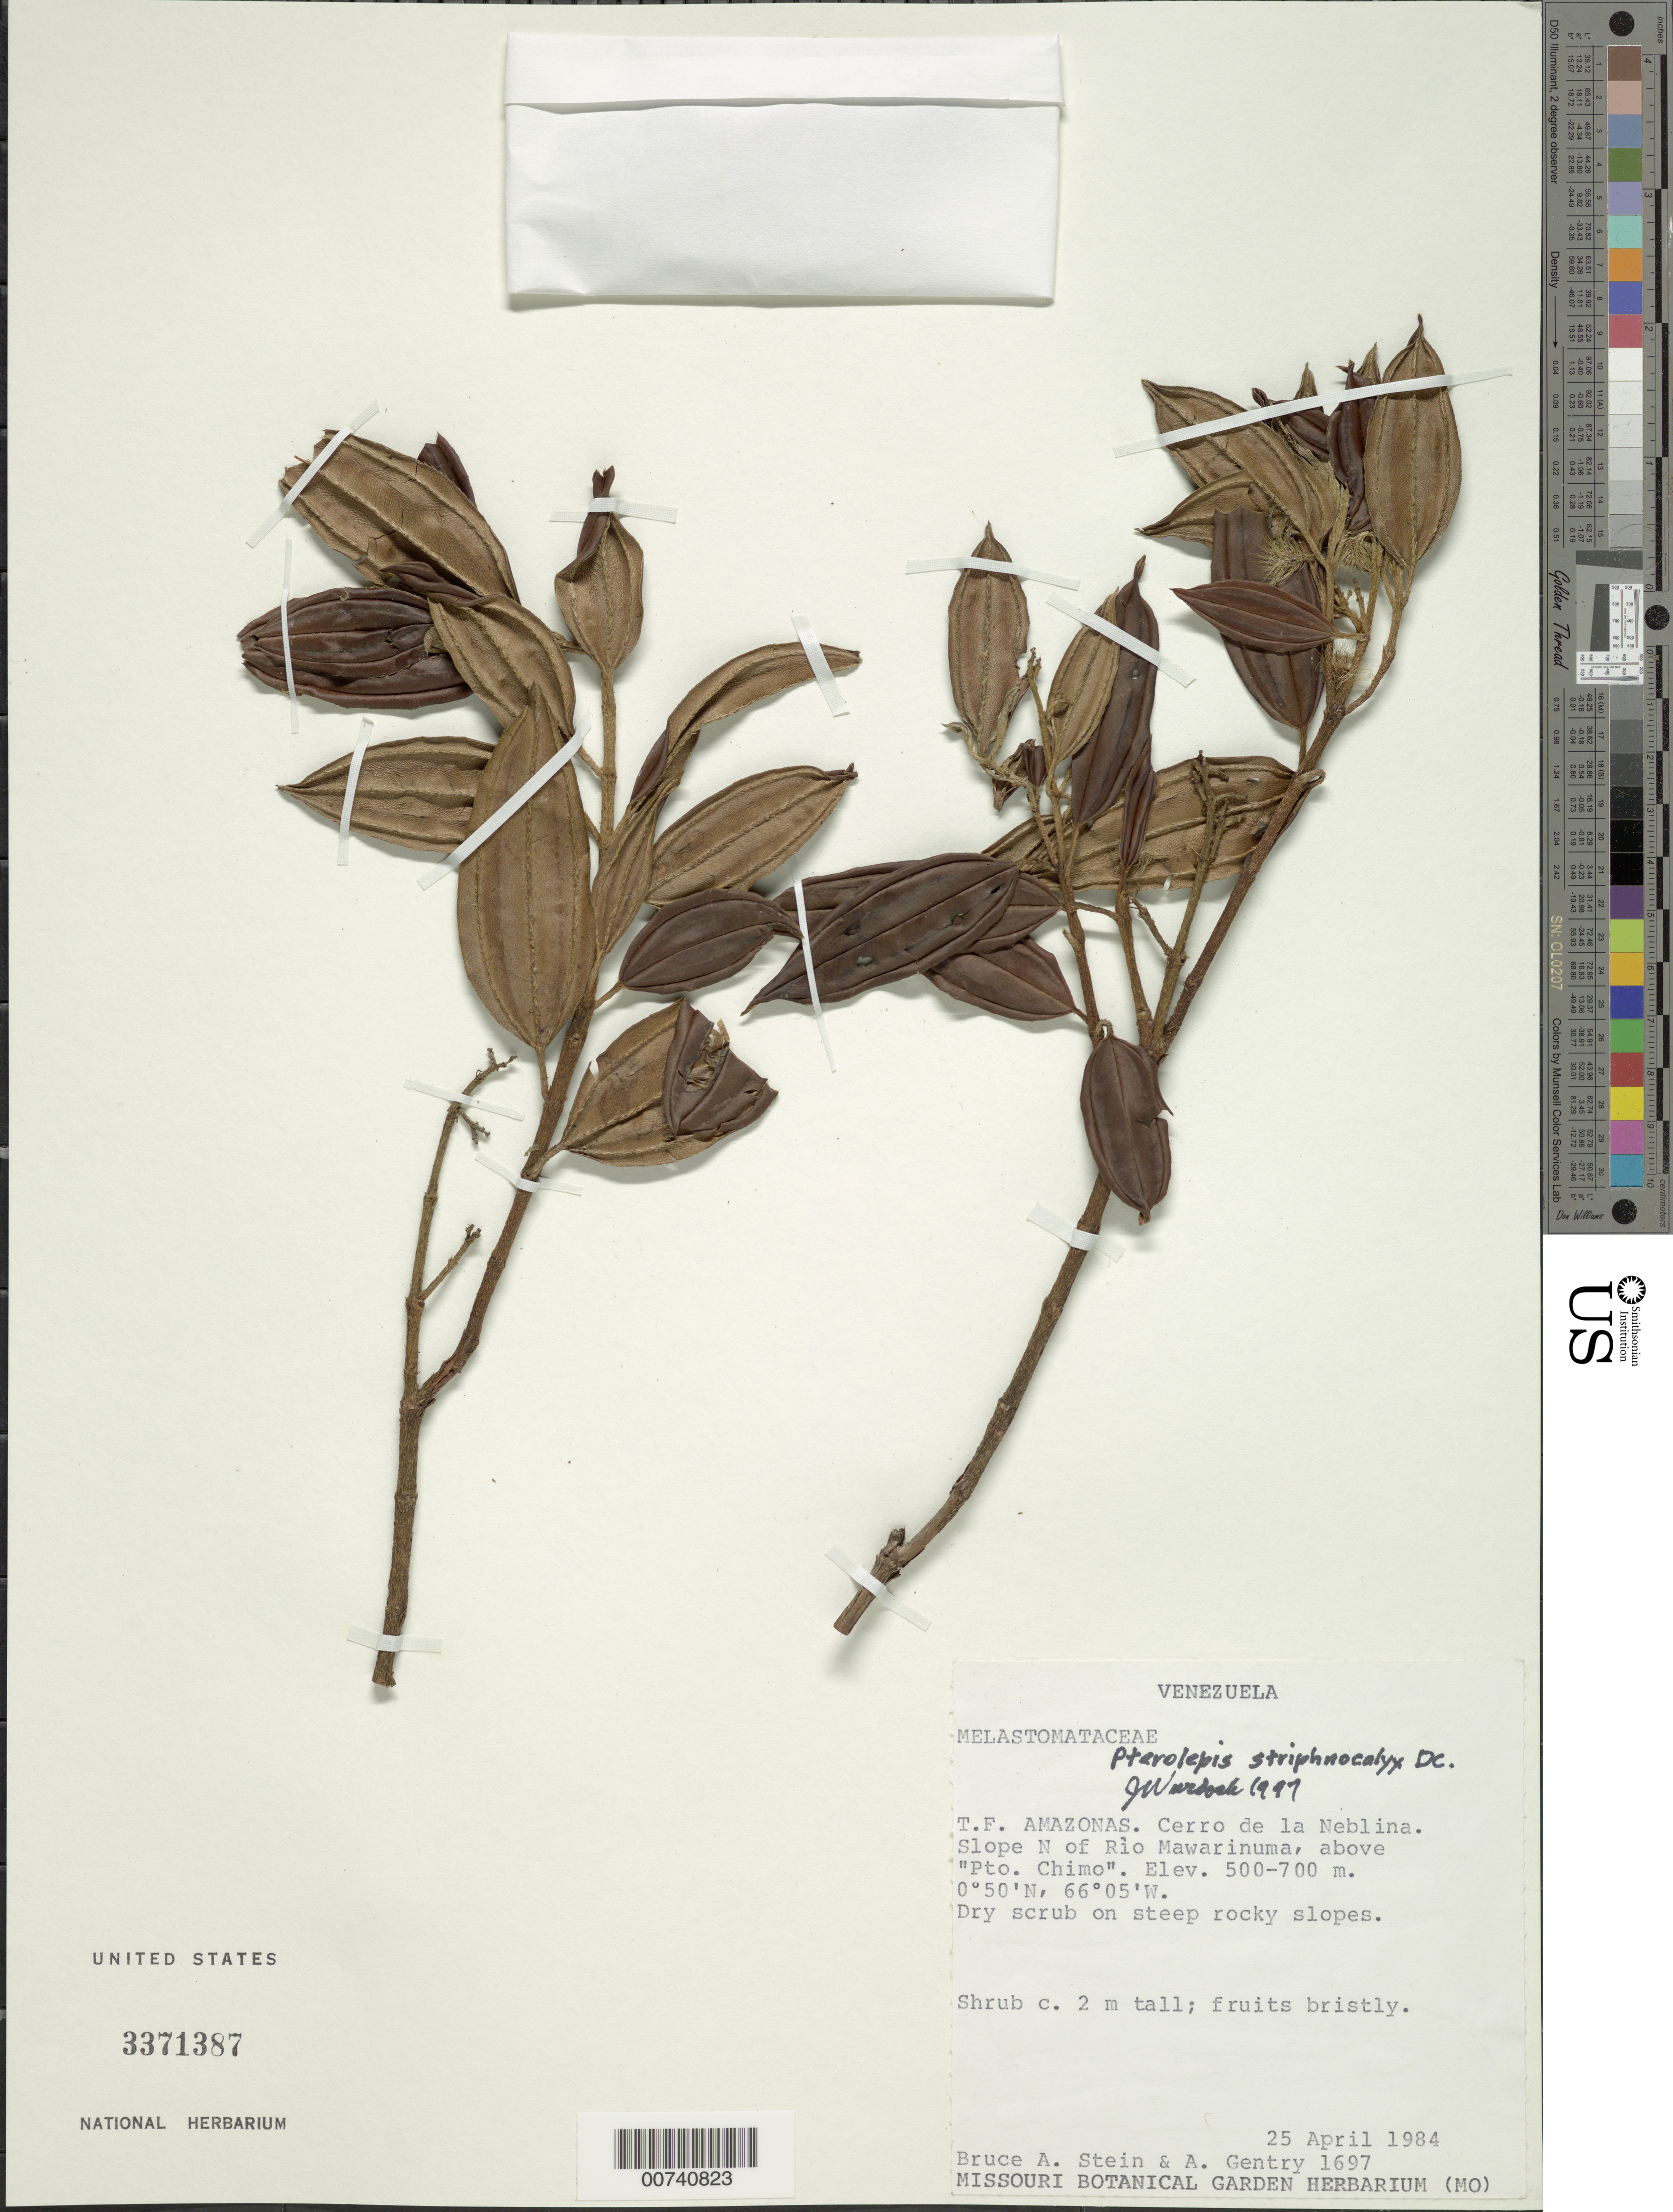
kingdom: Plantae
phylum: Tracheophyta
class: Magnoliopsida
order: Myrtales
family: Melastomataceae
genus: Tibouchina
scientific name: Tibouchina striphnocalyx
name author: (DC.) Gleason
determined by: Wurdack, John J., (US), US (UNITED STATES)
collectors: B. A. Stein & A. H. Gentry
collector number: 1697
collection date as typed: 25-Apr-84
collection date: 1984-04-25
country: Venezuela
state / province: Amazonas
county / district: Río Negro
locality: Cerro de la Neblina, slope N of Río Mawarinuma, above Pto. Chimo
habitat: Dry scrub on steep rocky slopes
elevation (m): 500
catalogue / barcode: US 3371387